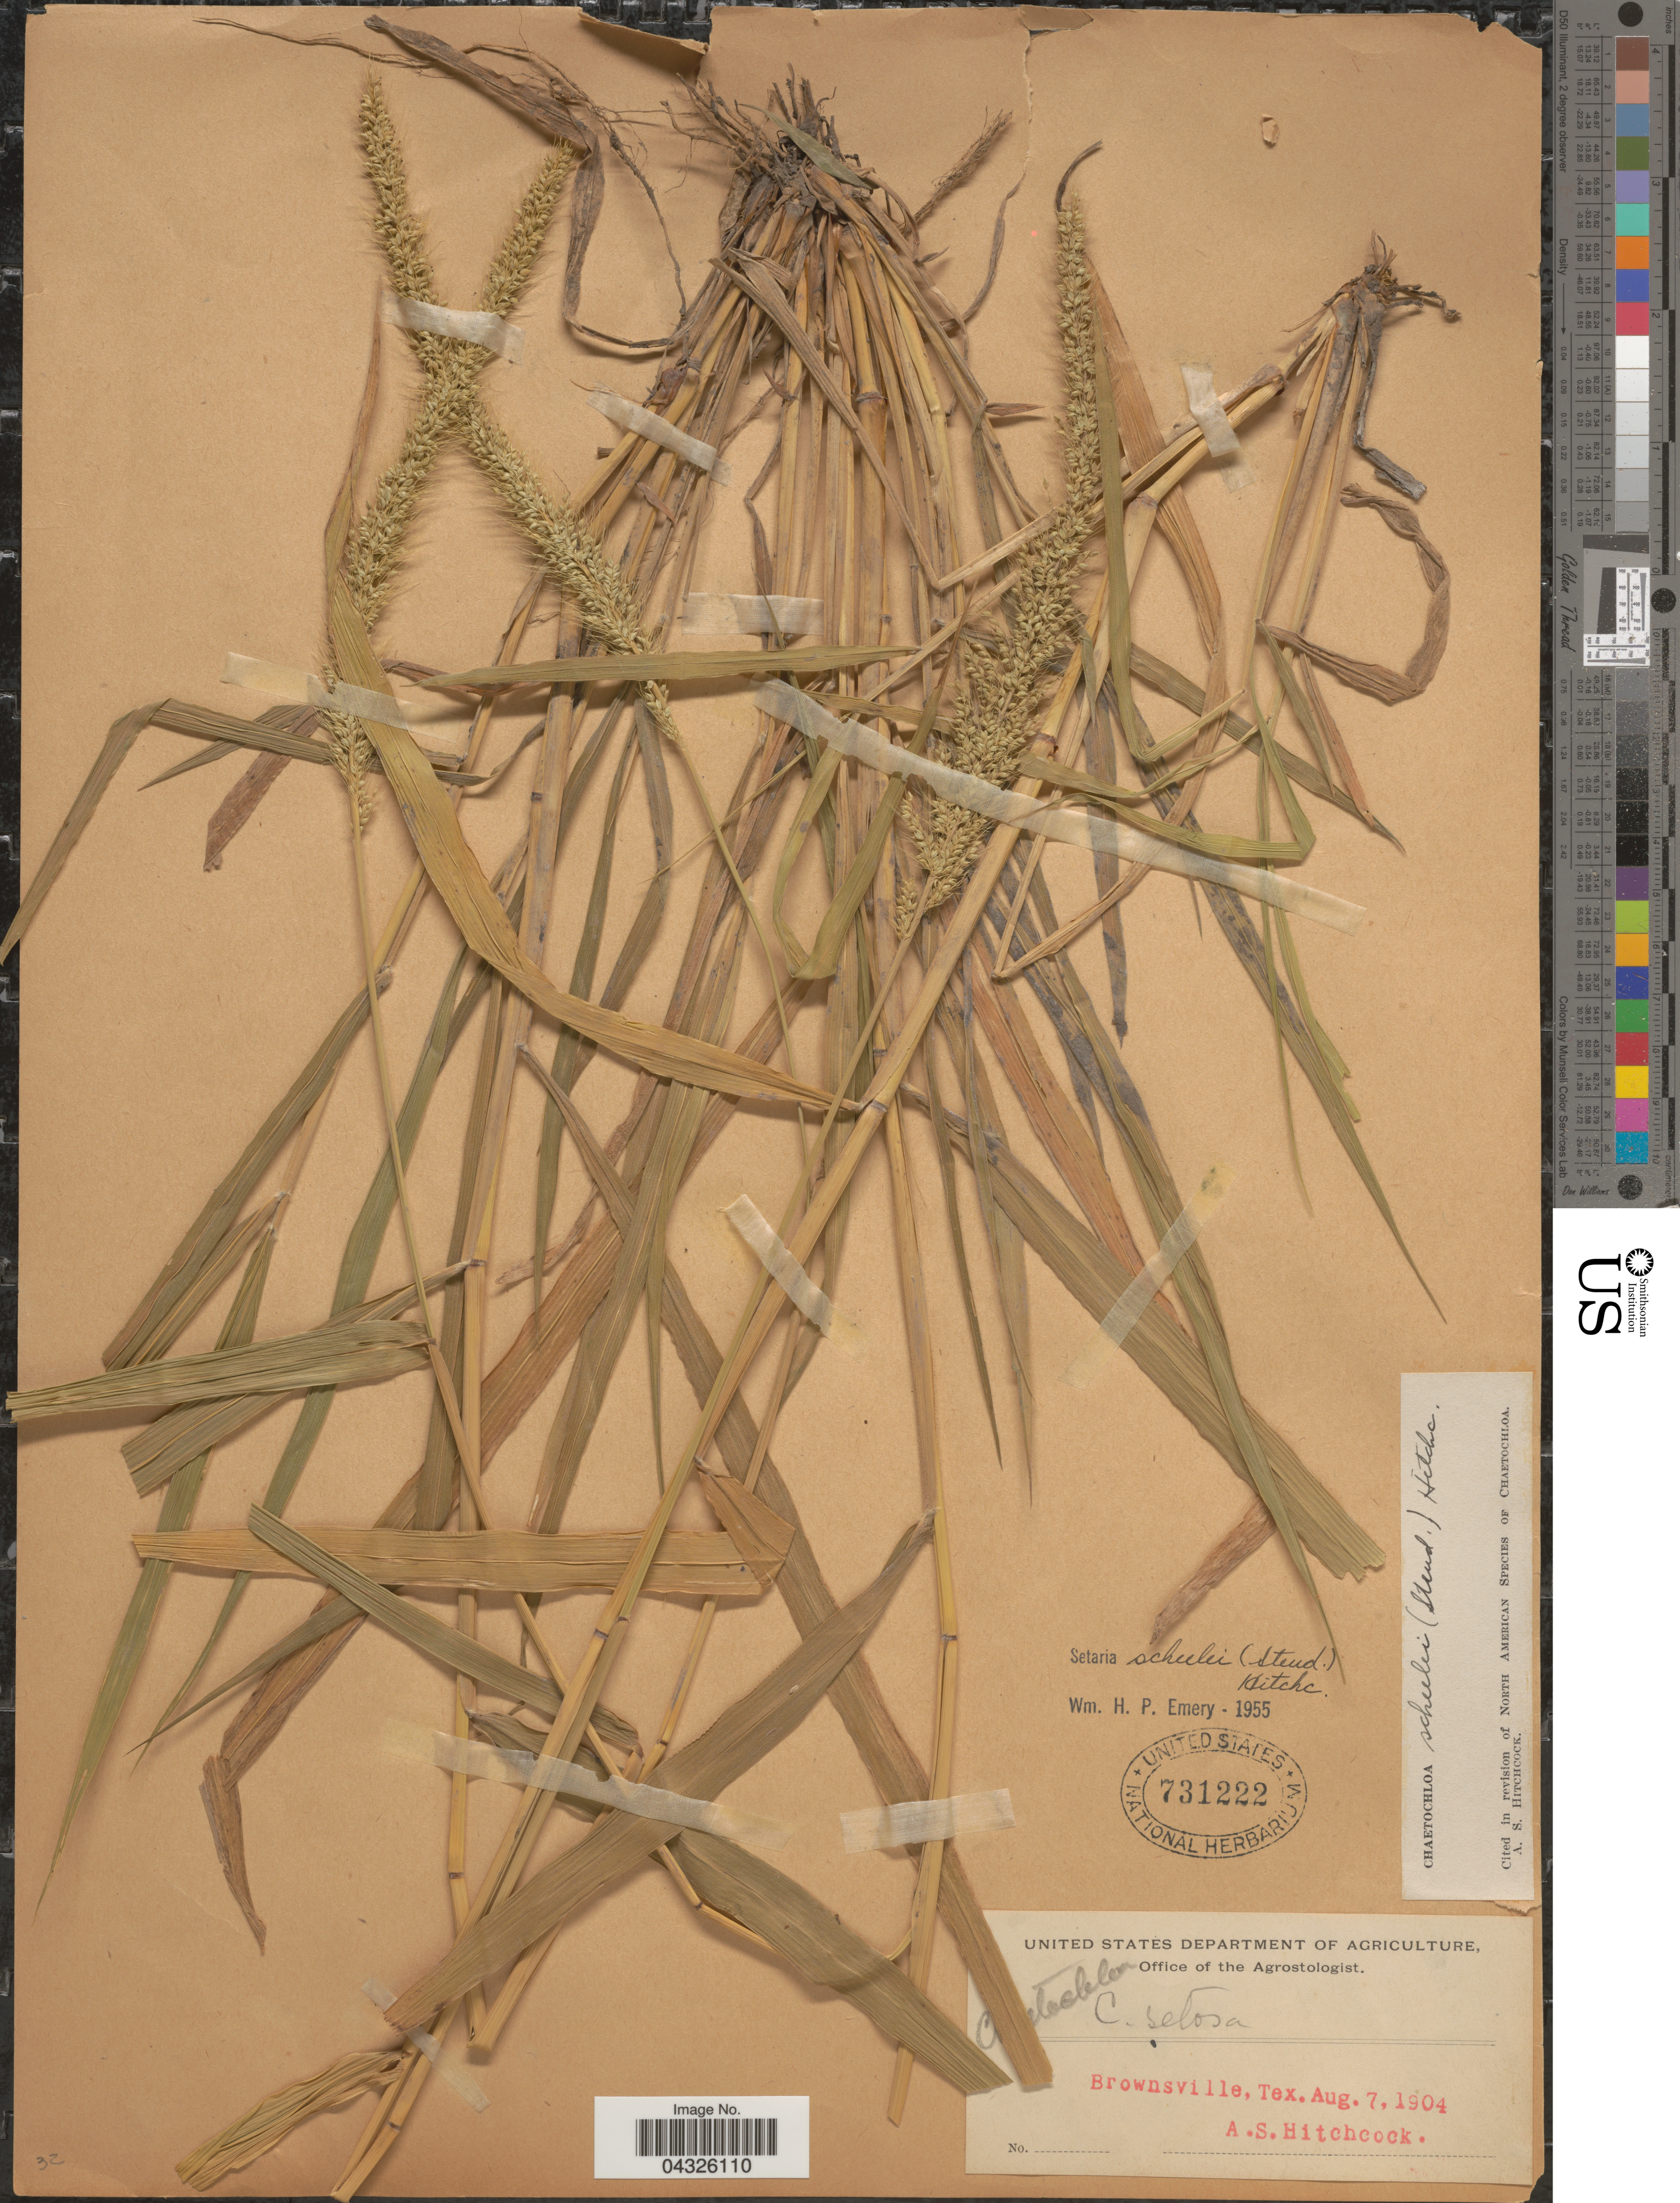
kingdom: Plantae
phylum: Tracheophyta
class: Liliopsida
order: Poales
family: Poaceae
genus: Setaria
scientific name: Setaria scheelei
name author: (Steud.) Hitchc.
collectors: A. S. Hitchcock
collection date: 1904-08-07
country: United States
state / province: Texas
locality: Brownsville.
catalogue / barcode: US 731222